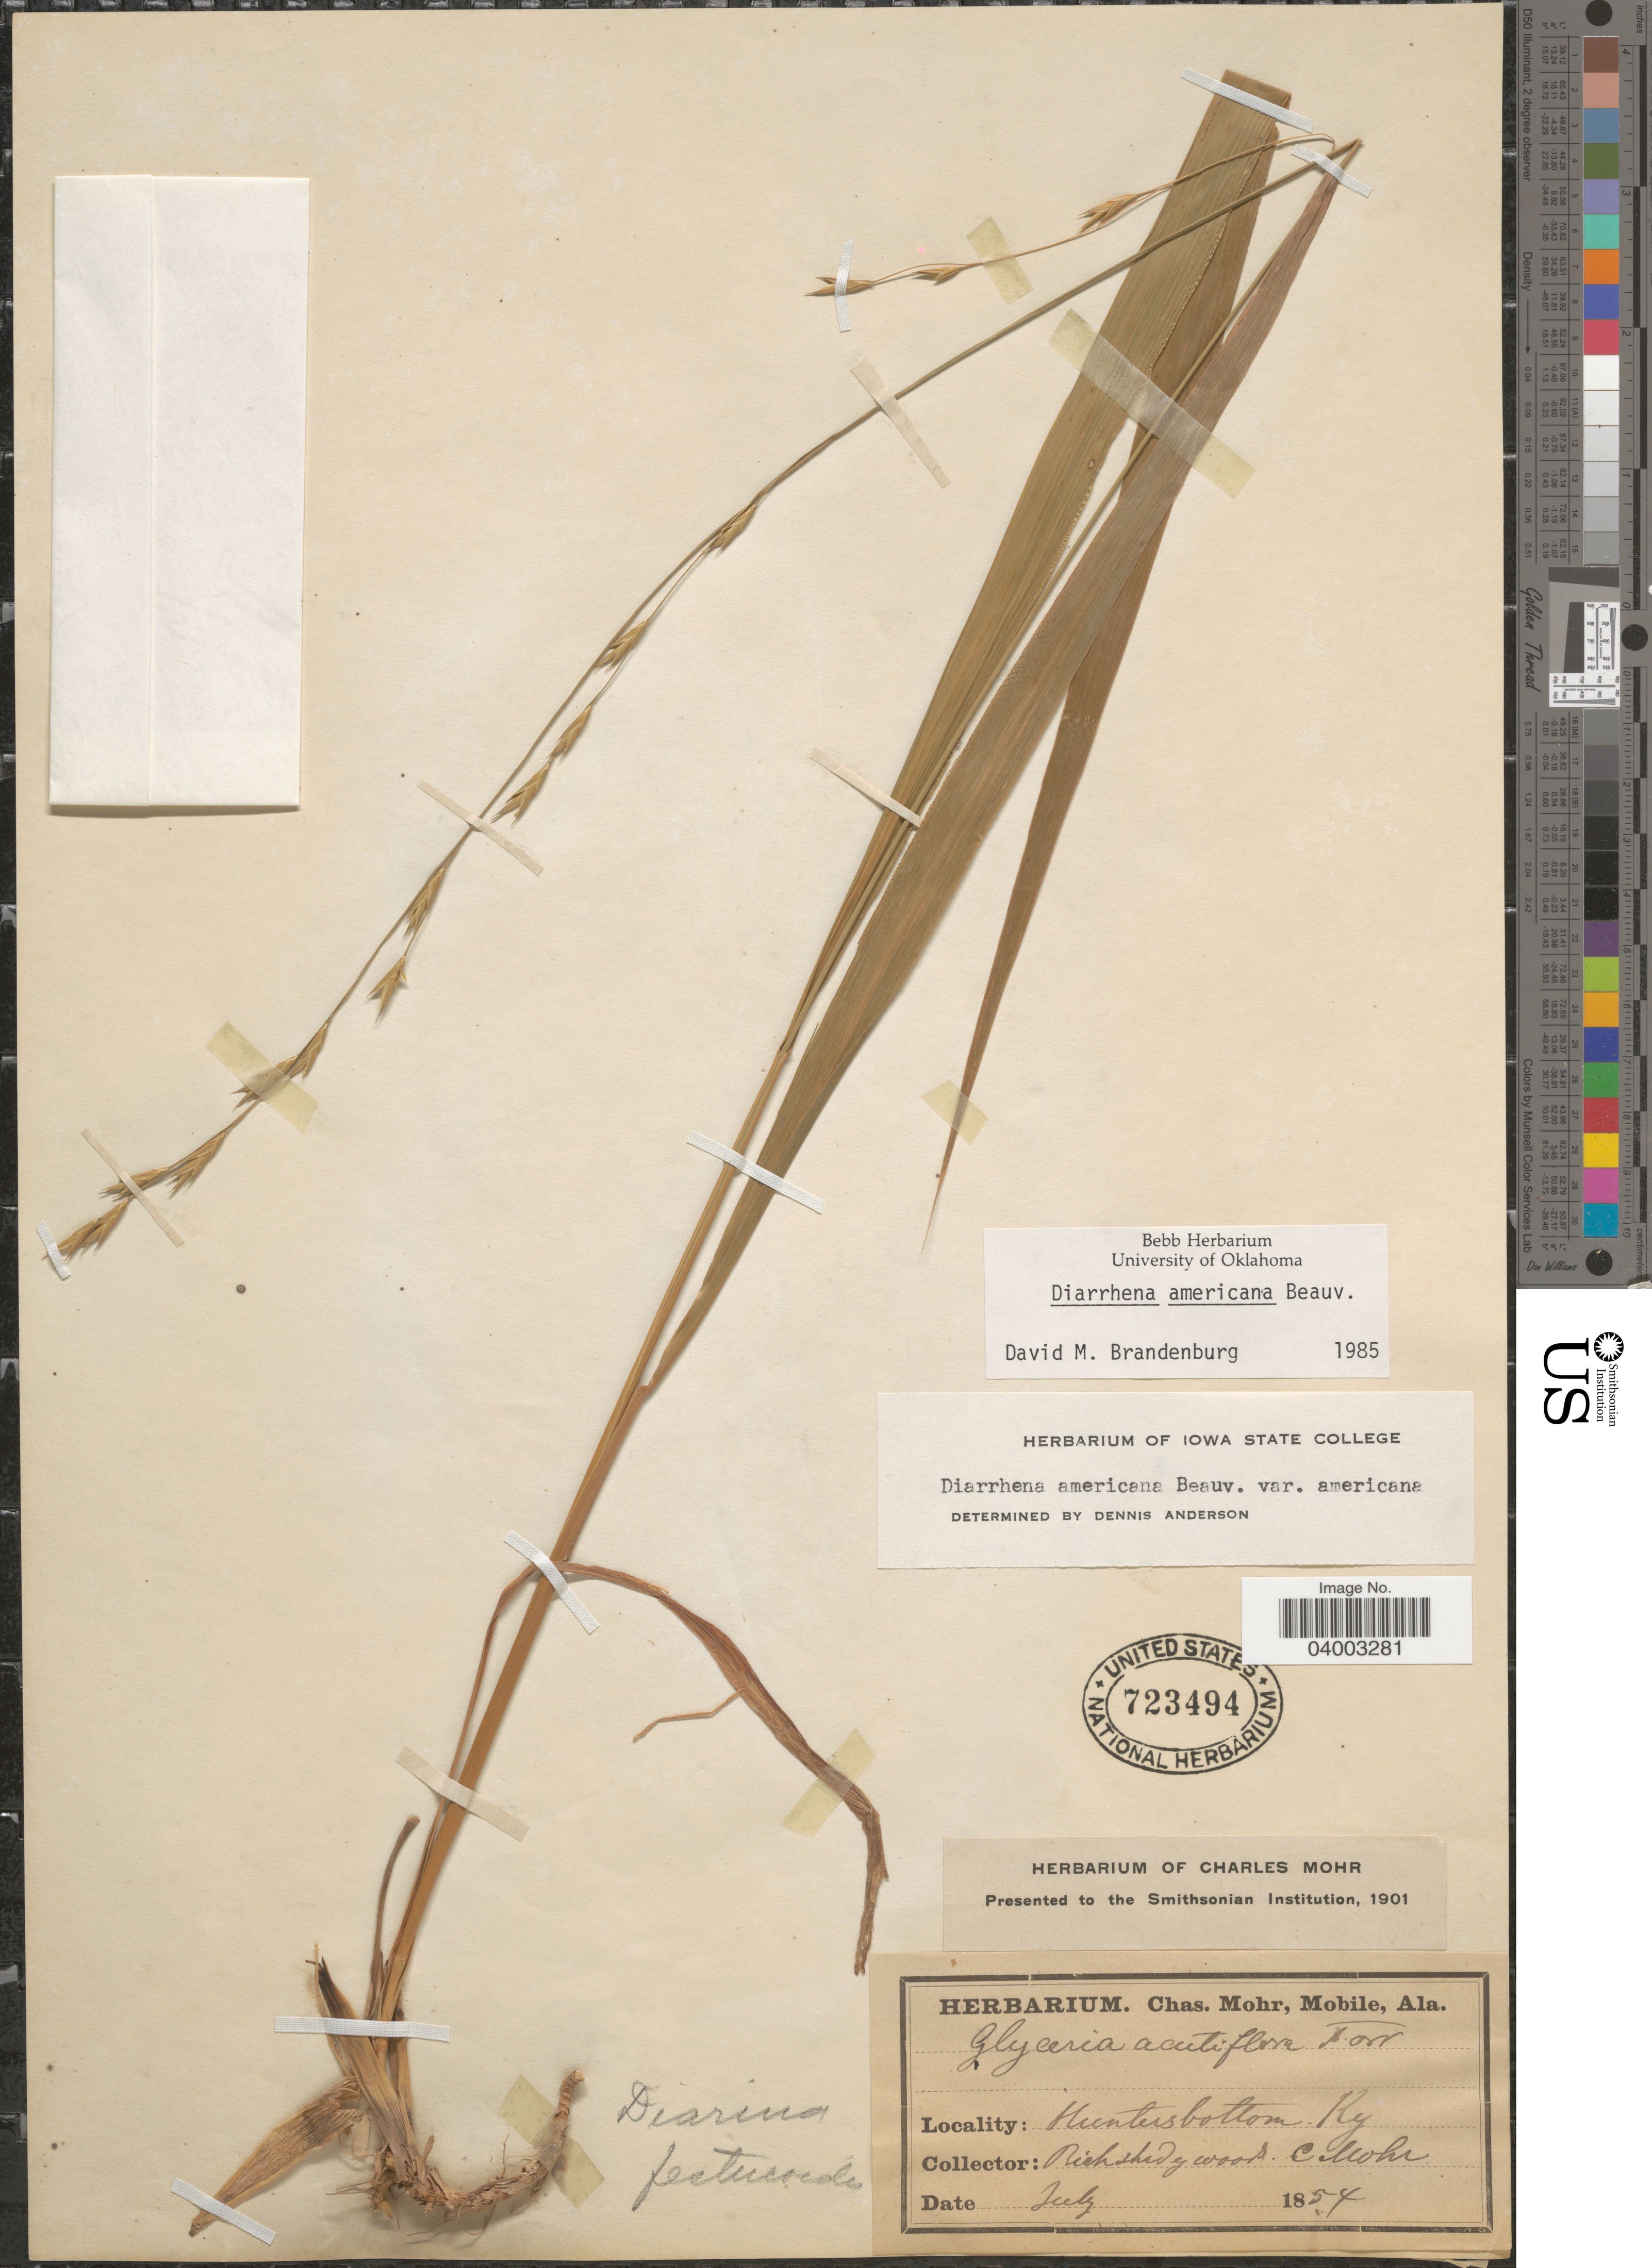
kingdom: Plantae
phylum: Tracheophyta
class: Liliopsida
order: Poales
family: Poaceae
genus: Diarrhena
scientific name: Diarrhena americana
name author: P. Beauv.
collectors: Mohr, C. T. (herbarium)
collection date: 1854-07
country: United States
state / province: Kentucky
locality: Hunters bottom.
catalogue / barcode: US 723494